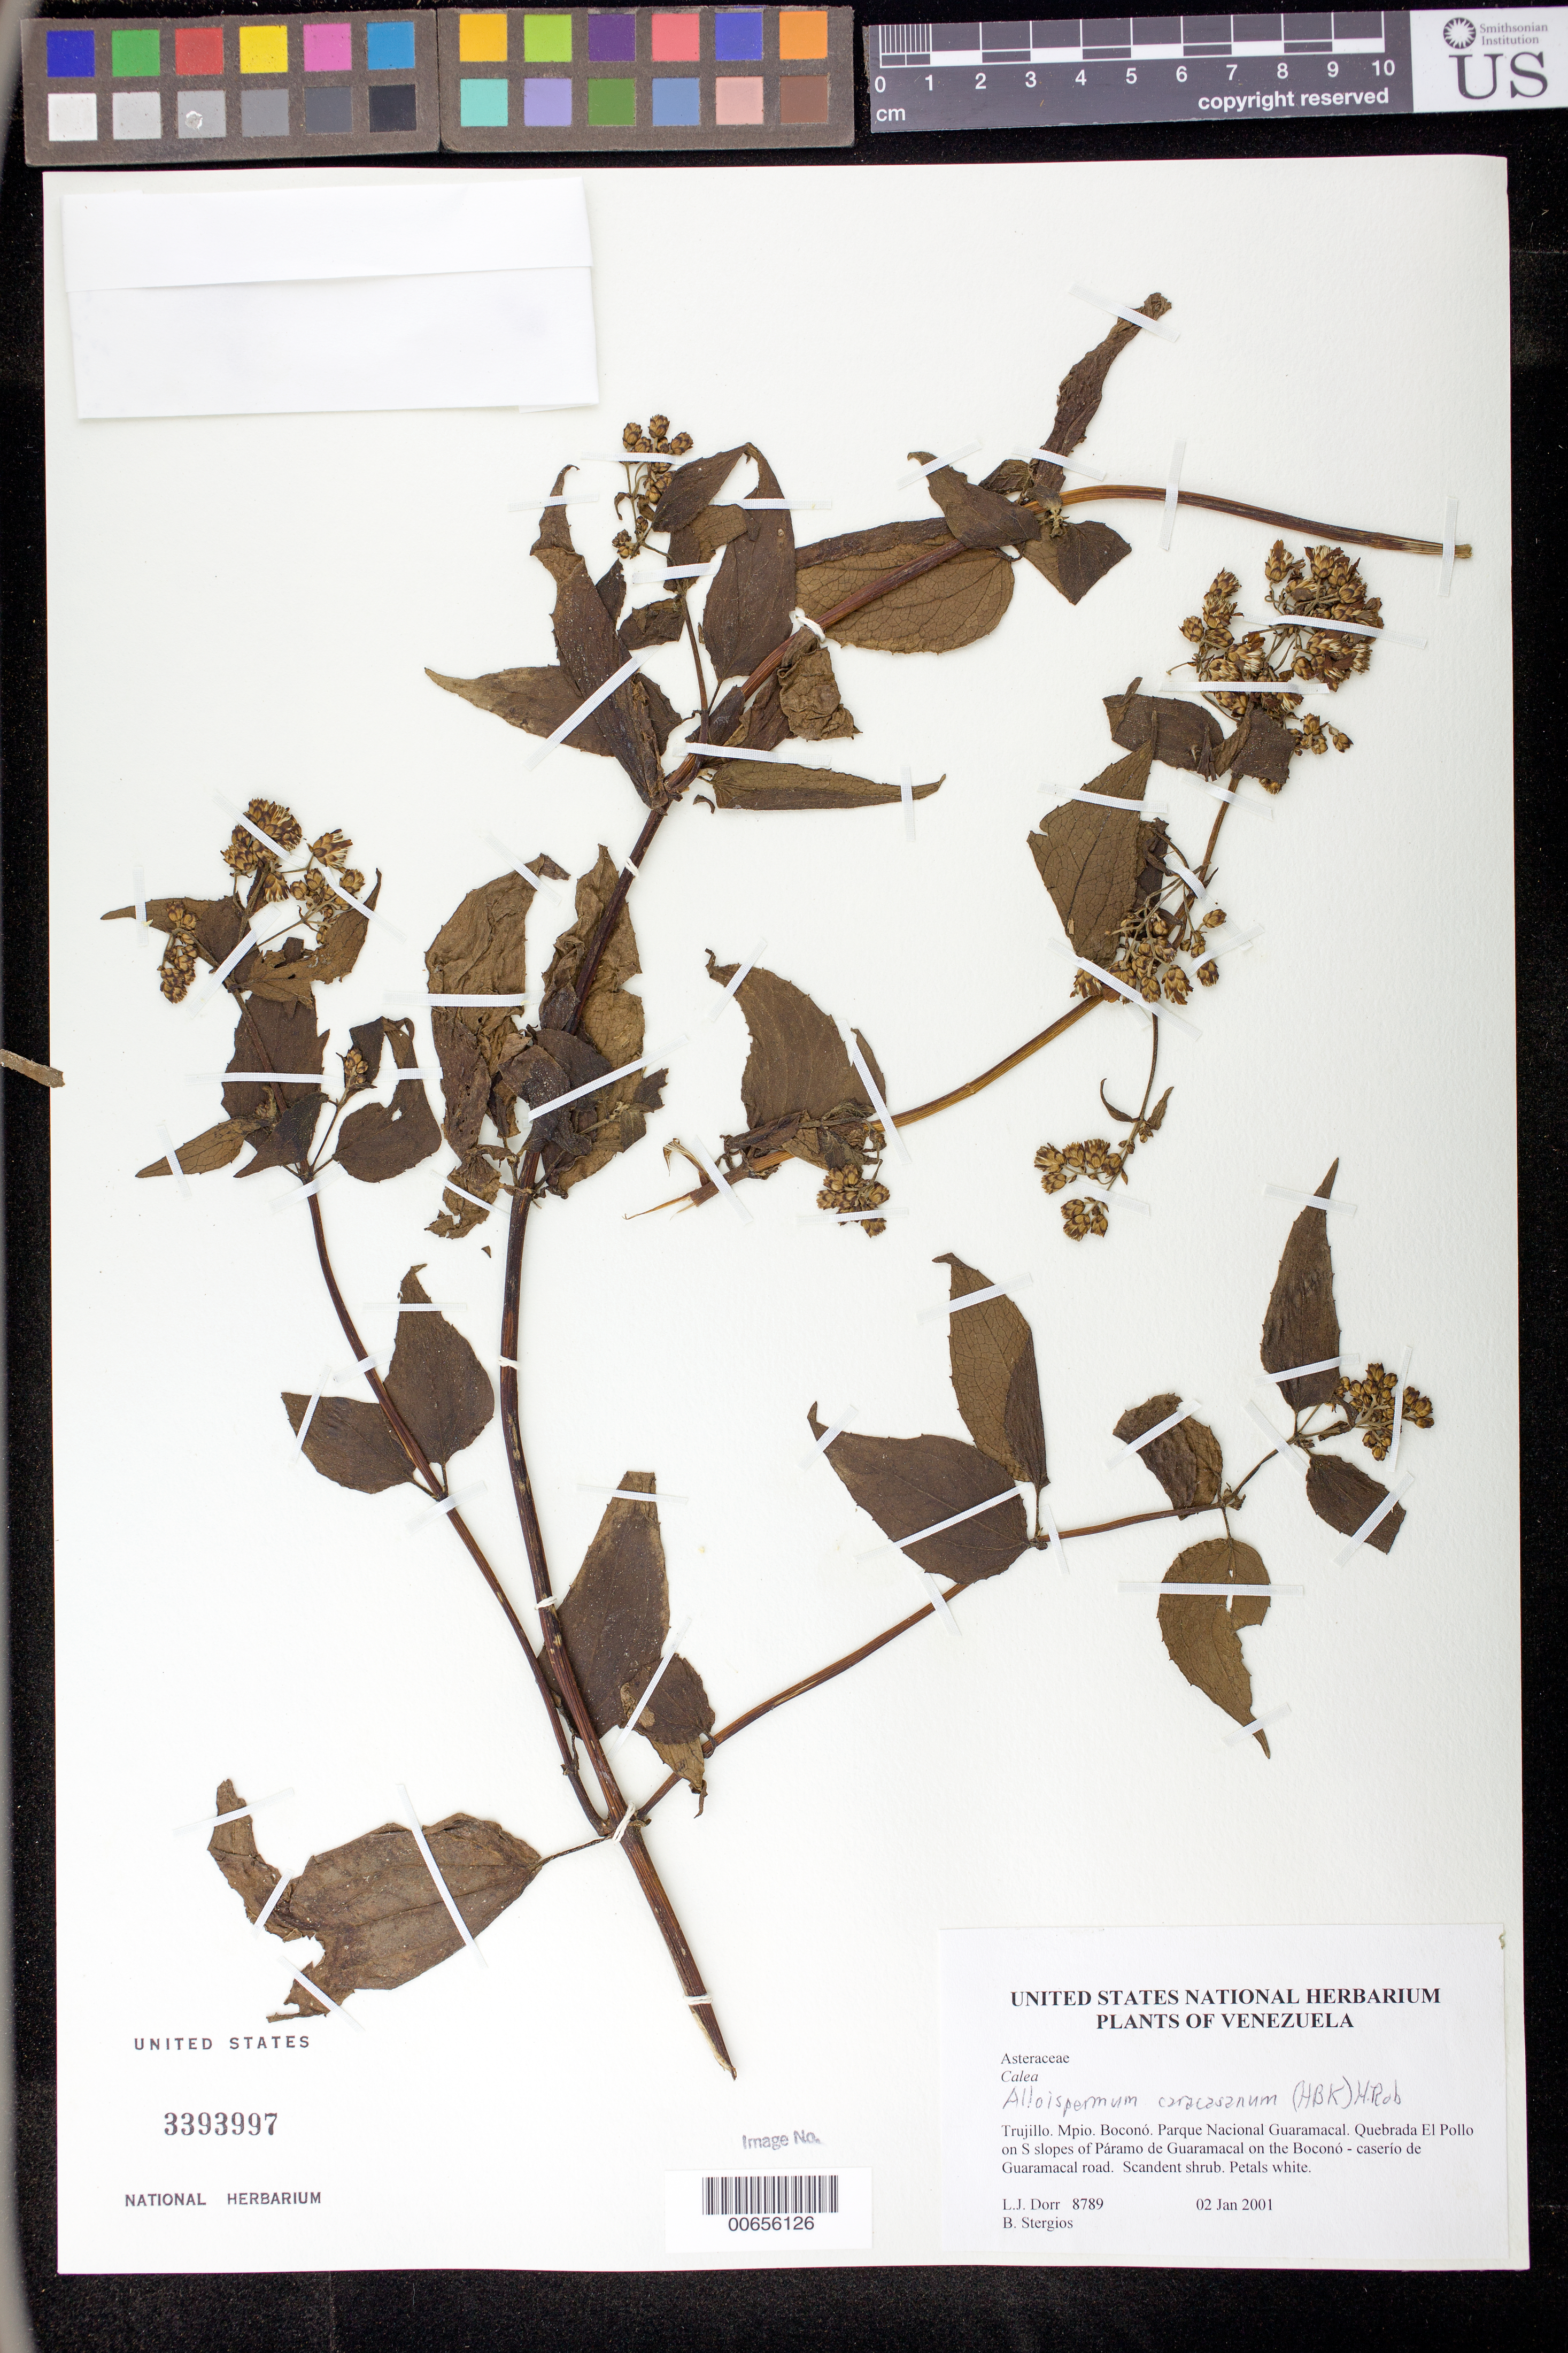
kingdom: Plantae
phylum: Tracheophyta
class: Magnoliopsida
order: Asterales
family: Asteraceae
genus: Alloispermum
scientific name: Alloispermum caracasanum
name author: (Kunth) H. Rob.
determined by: Robinson, Harold E., (US)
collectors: L. J. Dorr & B. G. Stergios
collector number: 8789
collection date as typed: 02 Jan 2001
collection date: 2001-01-02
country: Venezuela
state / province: Trujillo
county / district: Boconó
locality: Parque Nacional Guaramacal. Quebrada El Pollo on S slopes of Páramo de Guaramacal on the Boconó-caserío de Guaramacal road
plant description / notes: AAU, MO, PORT, US, VEN, WIS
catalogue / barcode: US 3393997